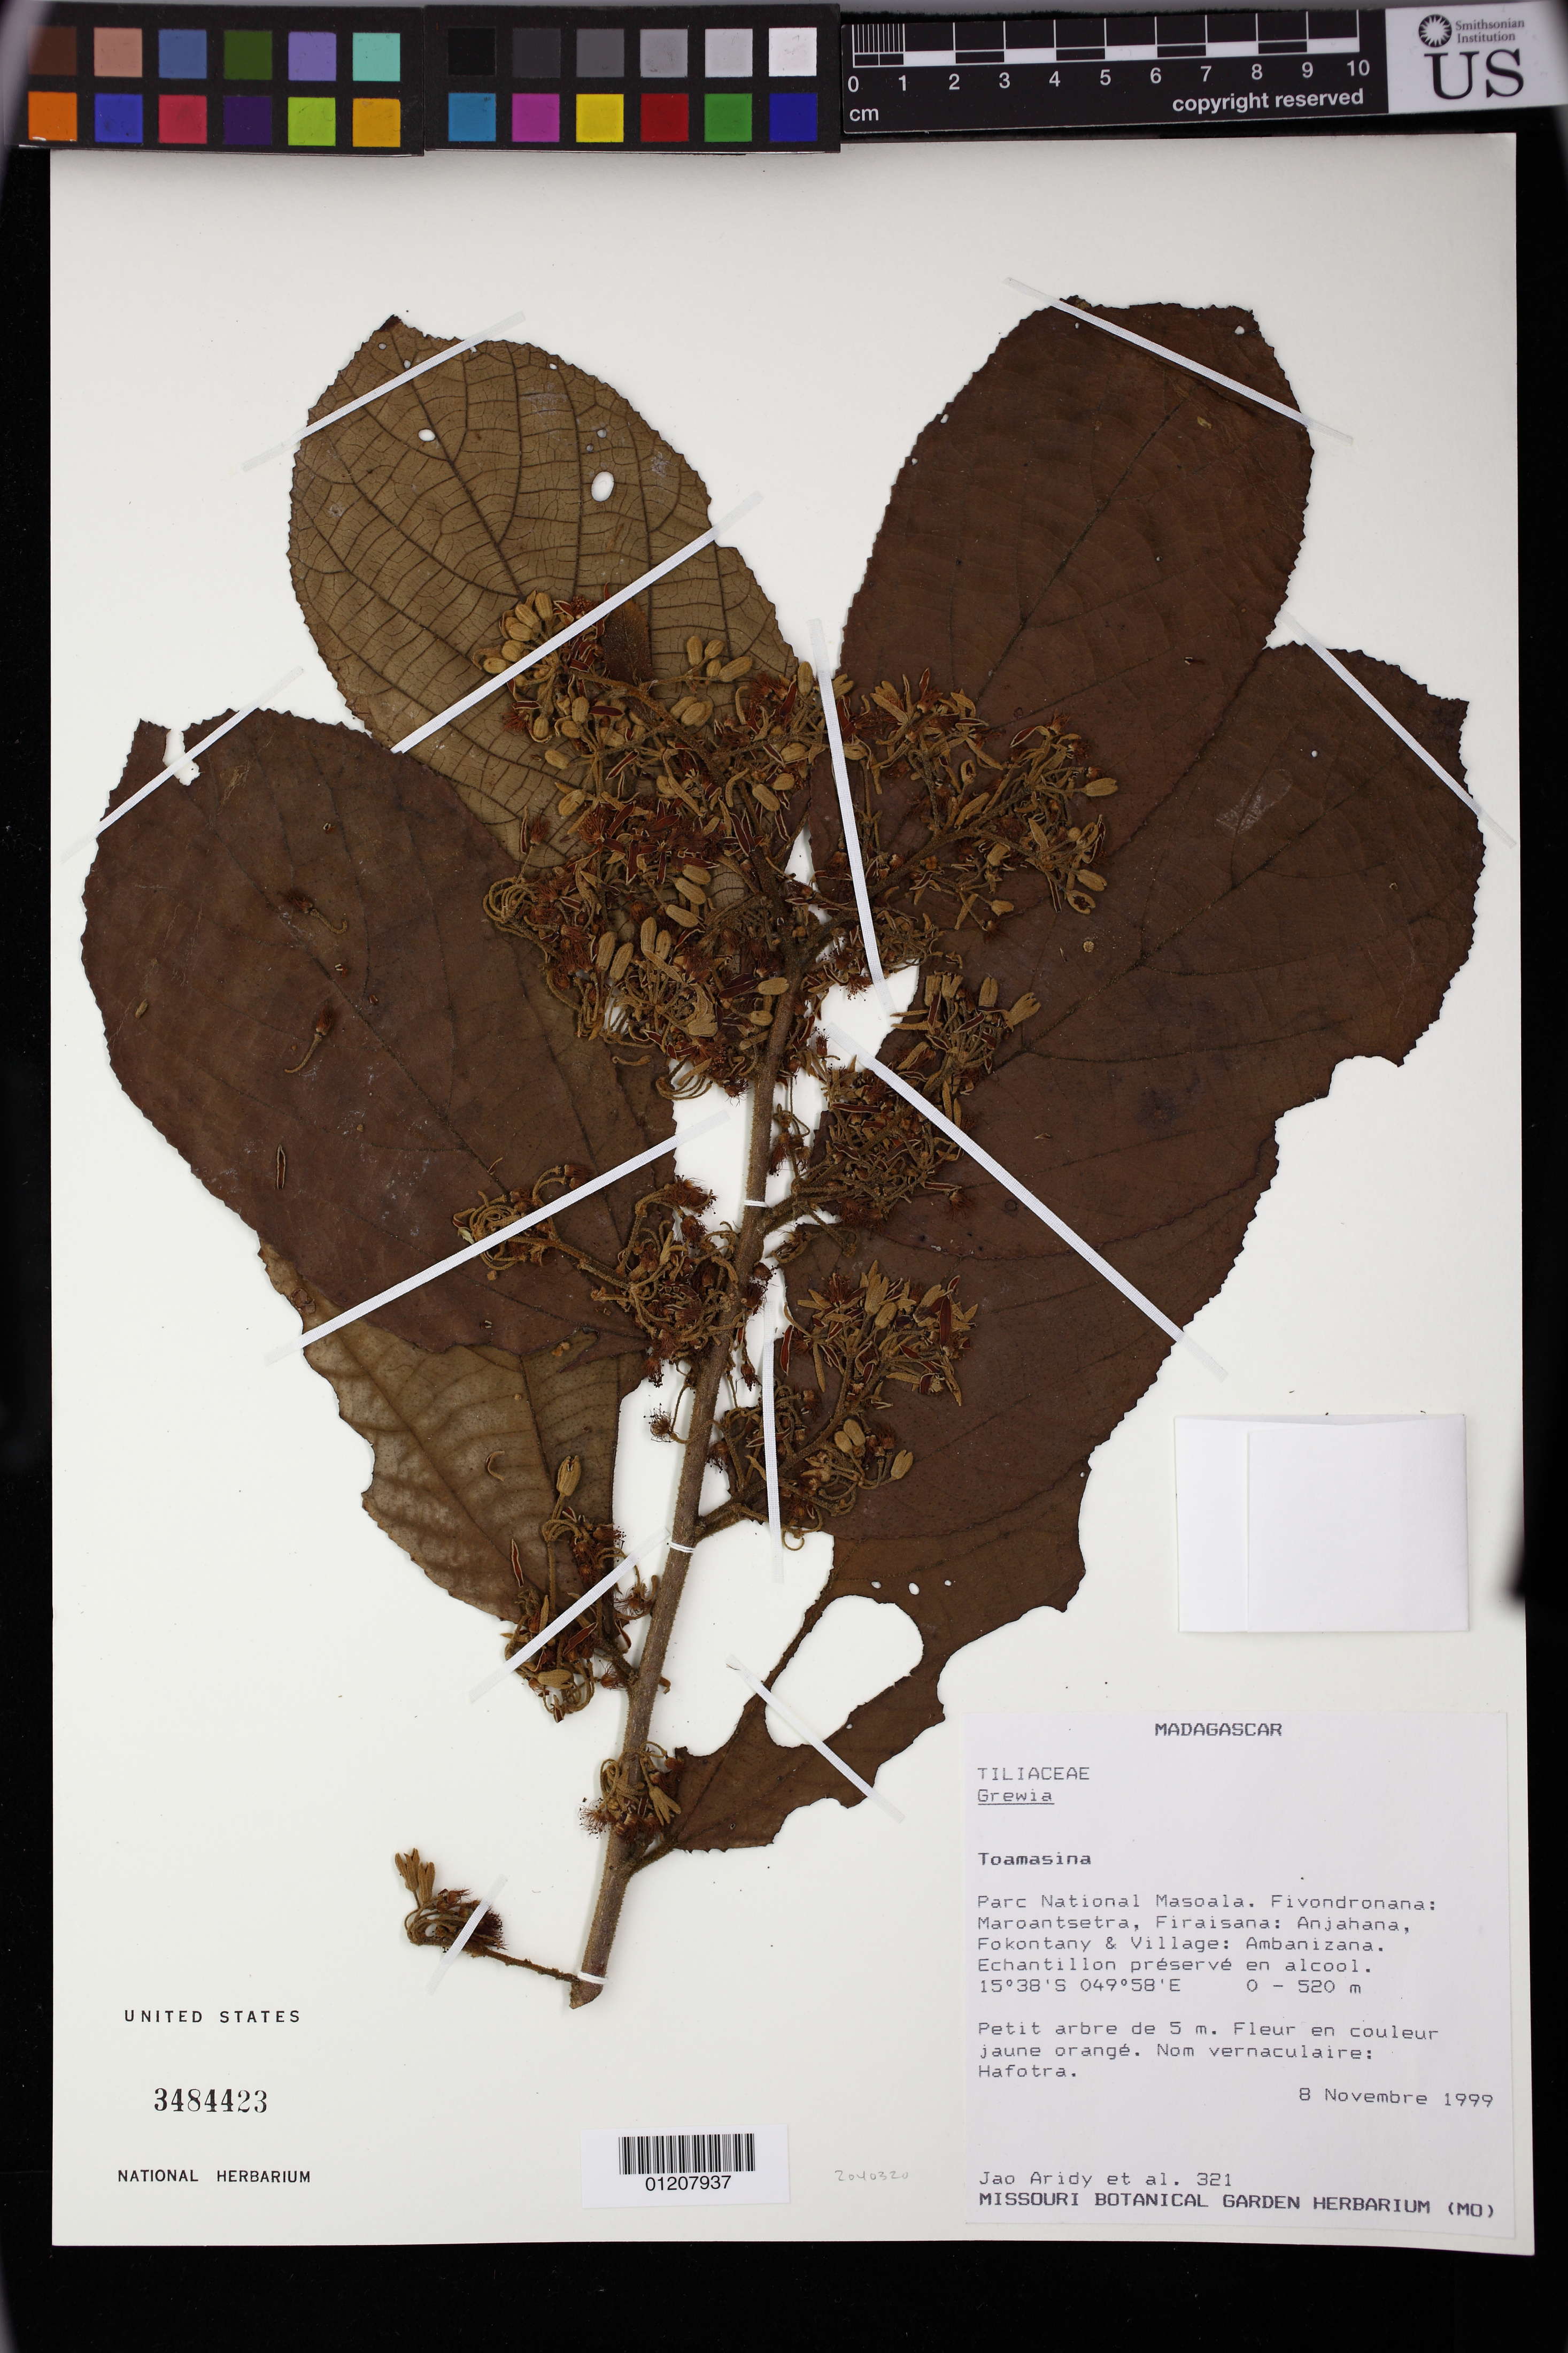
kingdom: Plantae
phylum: Tracheophyta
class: Magnoliopsida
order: Malvales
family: Malvaceae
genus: Grewia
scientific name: Grewia apetala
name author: Juss.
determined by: Jourdain-Fievet, L.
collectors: J. Aridy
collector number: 321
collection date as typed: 11 Aug 1999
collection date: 1999-08-11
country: Madagascar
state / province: Analanjirofo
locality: Toamasina. Parc National Masoala. Fivondronana: Maroantsetra, Firaisana: Anjahana, Fokontany & Village: Ambanizana.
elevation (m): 0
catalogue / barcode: US 3484423